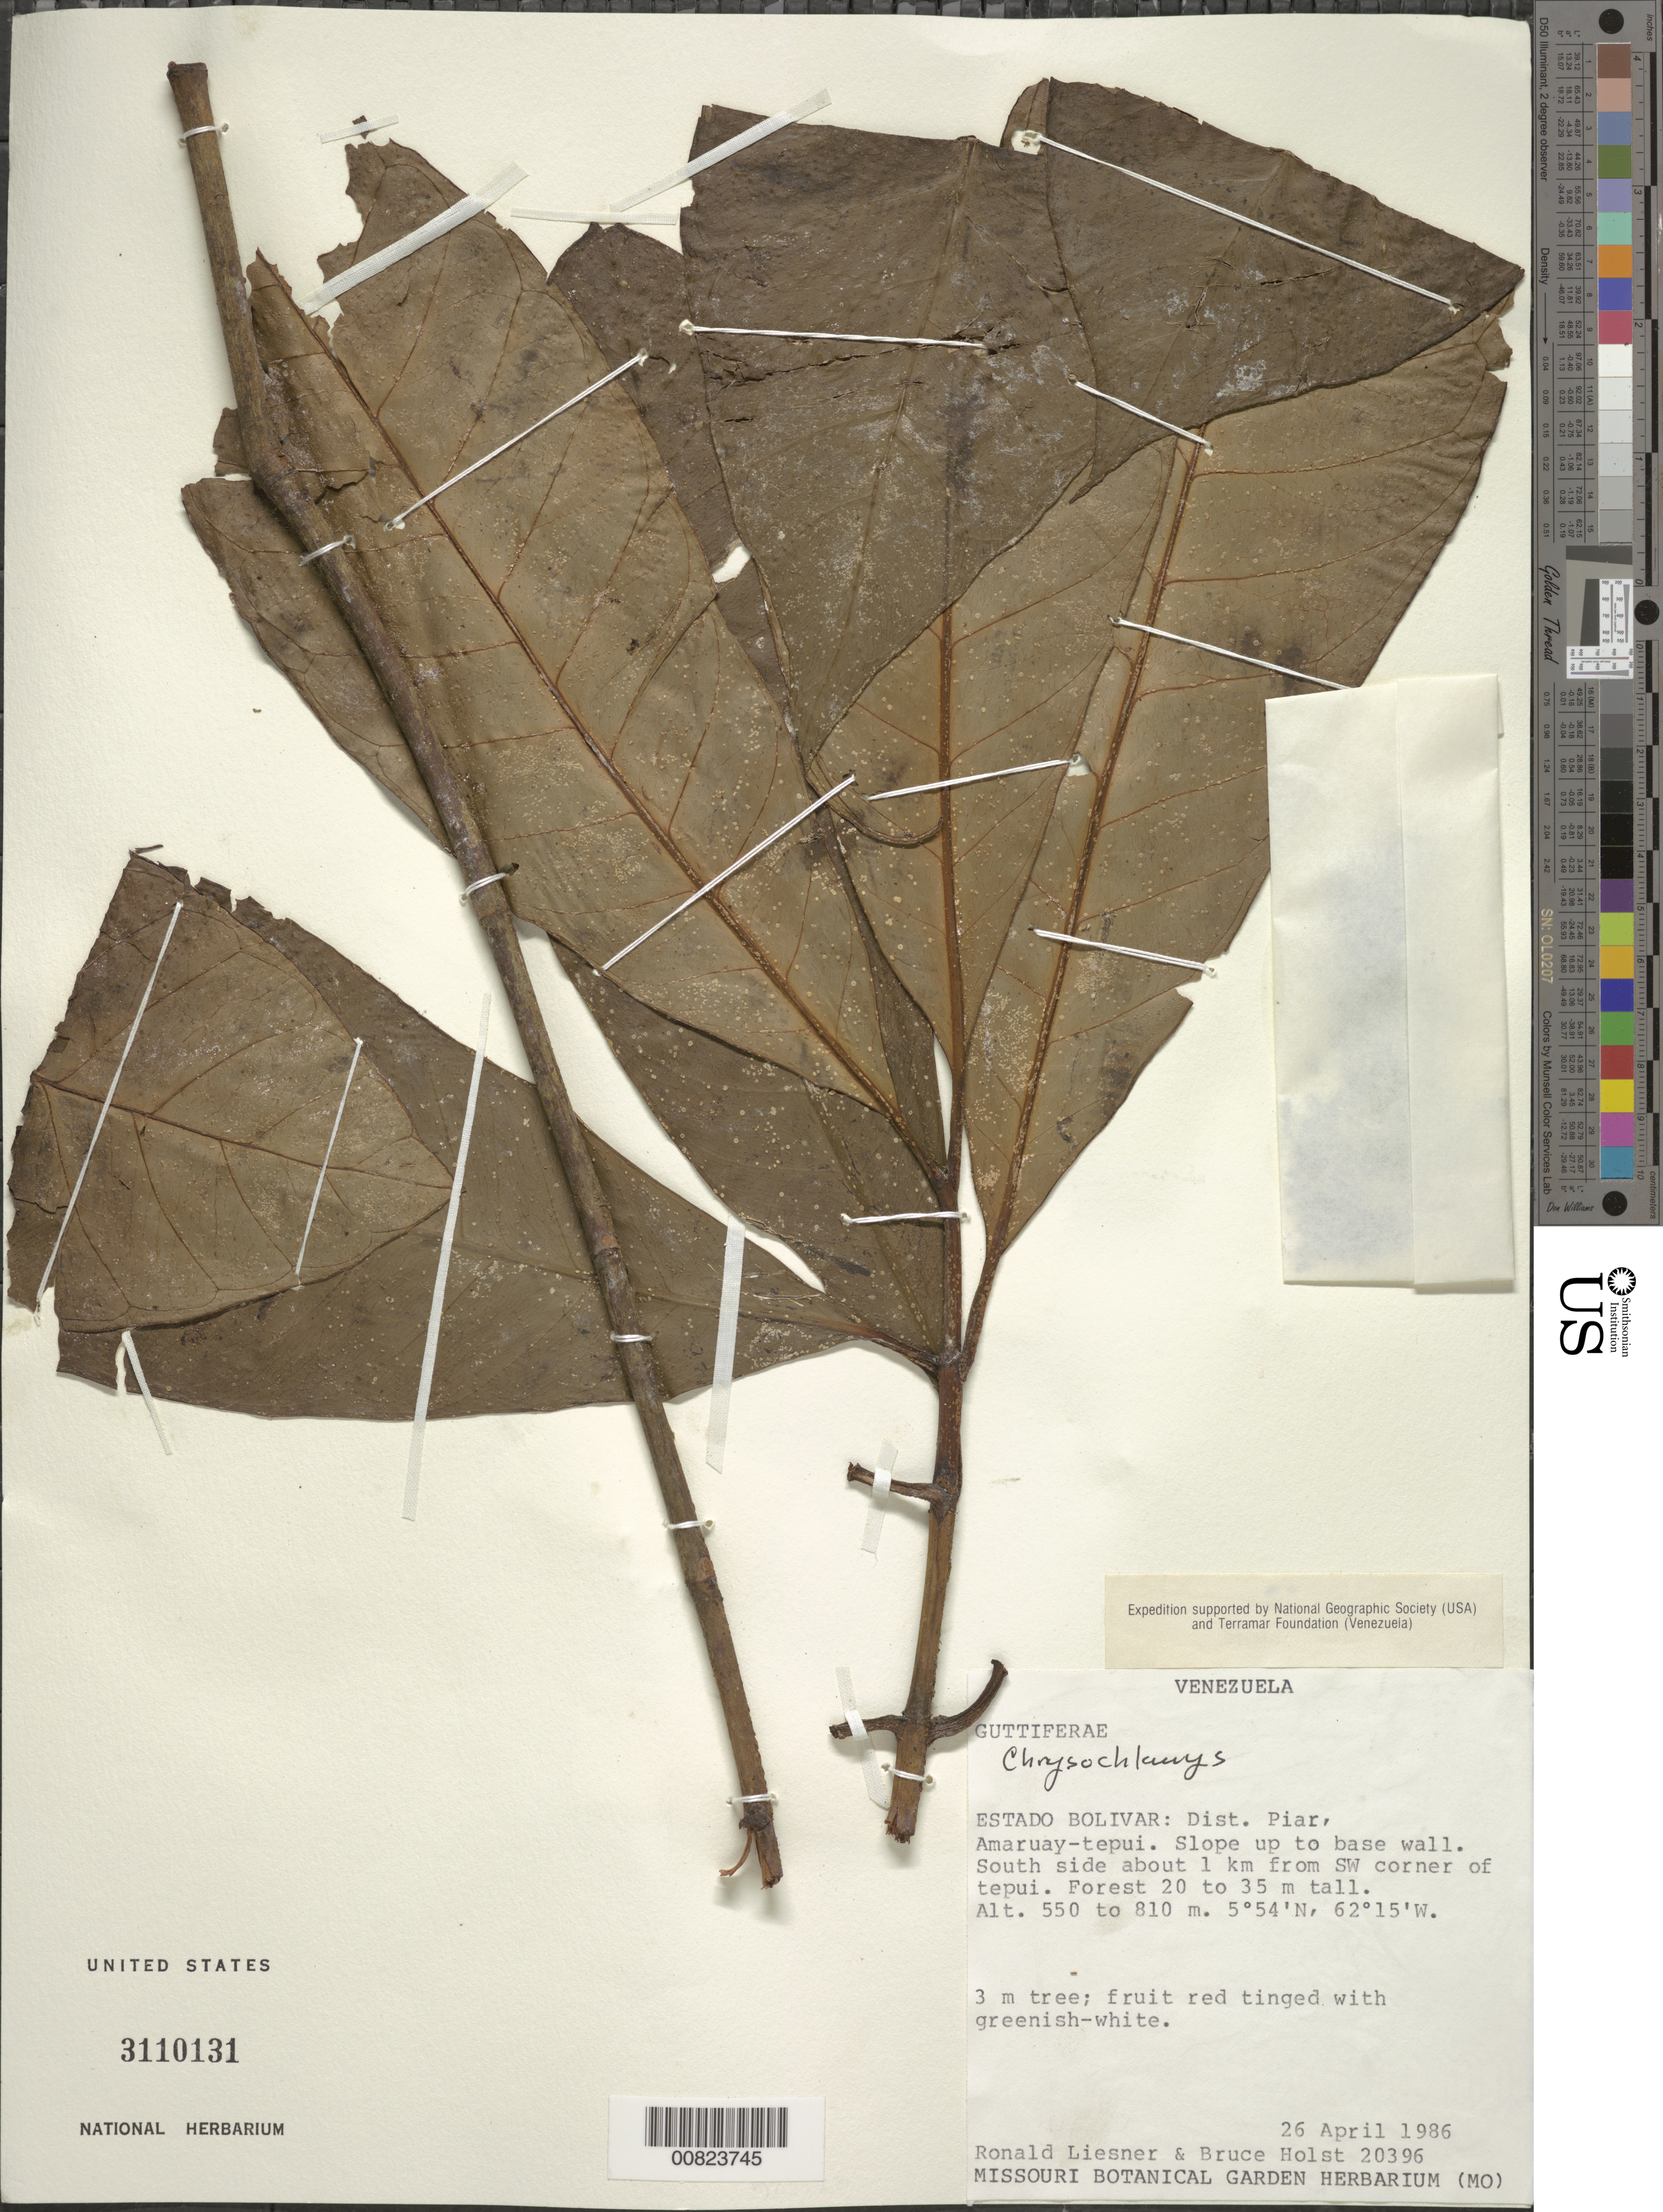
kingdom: Plantae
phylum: Tracheophyta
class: Magnoliopsida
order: Malpighiales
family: Clusiaceae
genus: Chrysochlamys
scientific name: Chrysochlamys sp.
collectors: R. L. Liesner & B. Holst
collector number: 20396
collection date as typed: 26-Apr-86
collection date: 1986-04-26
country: Venezuela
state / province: Bolívar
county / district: Piar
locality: Amaruay-tepuí, S side about 1 km from SW corner of tepuí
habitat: Slope up to base wall; forest 20-35 m tall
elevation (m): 550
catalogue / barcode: US 3110131